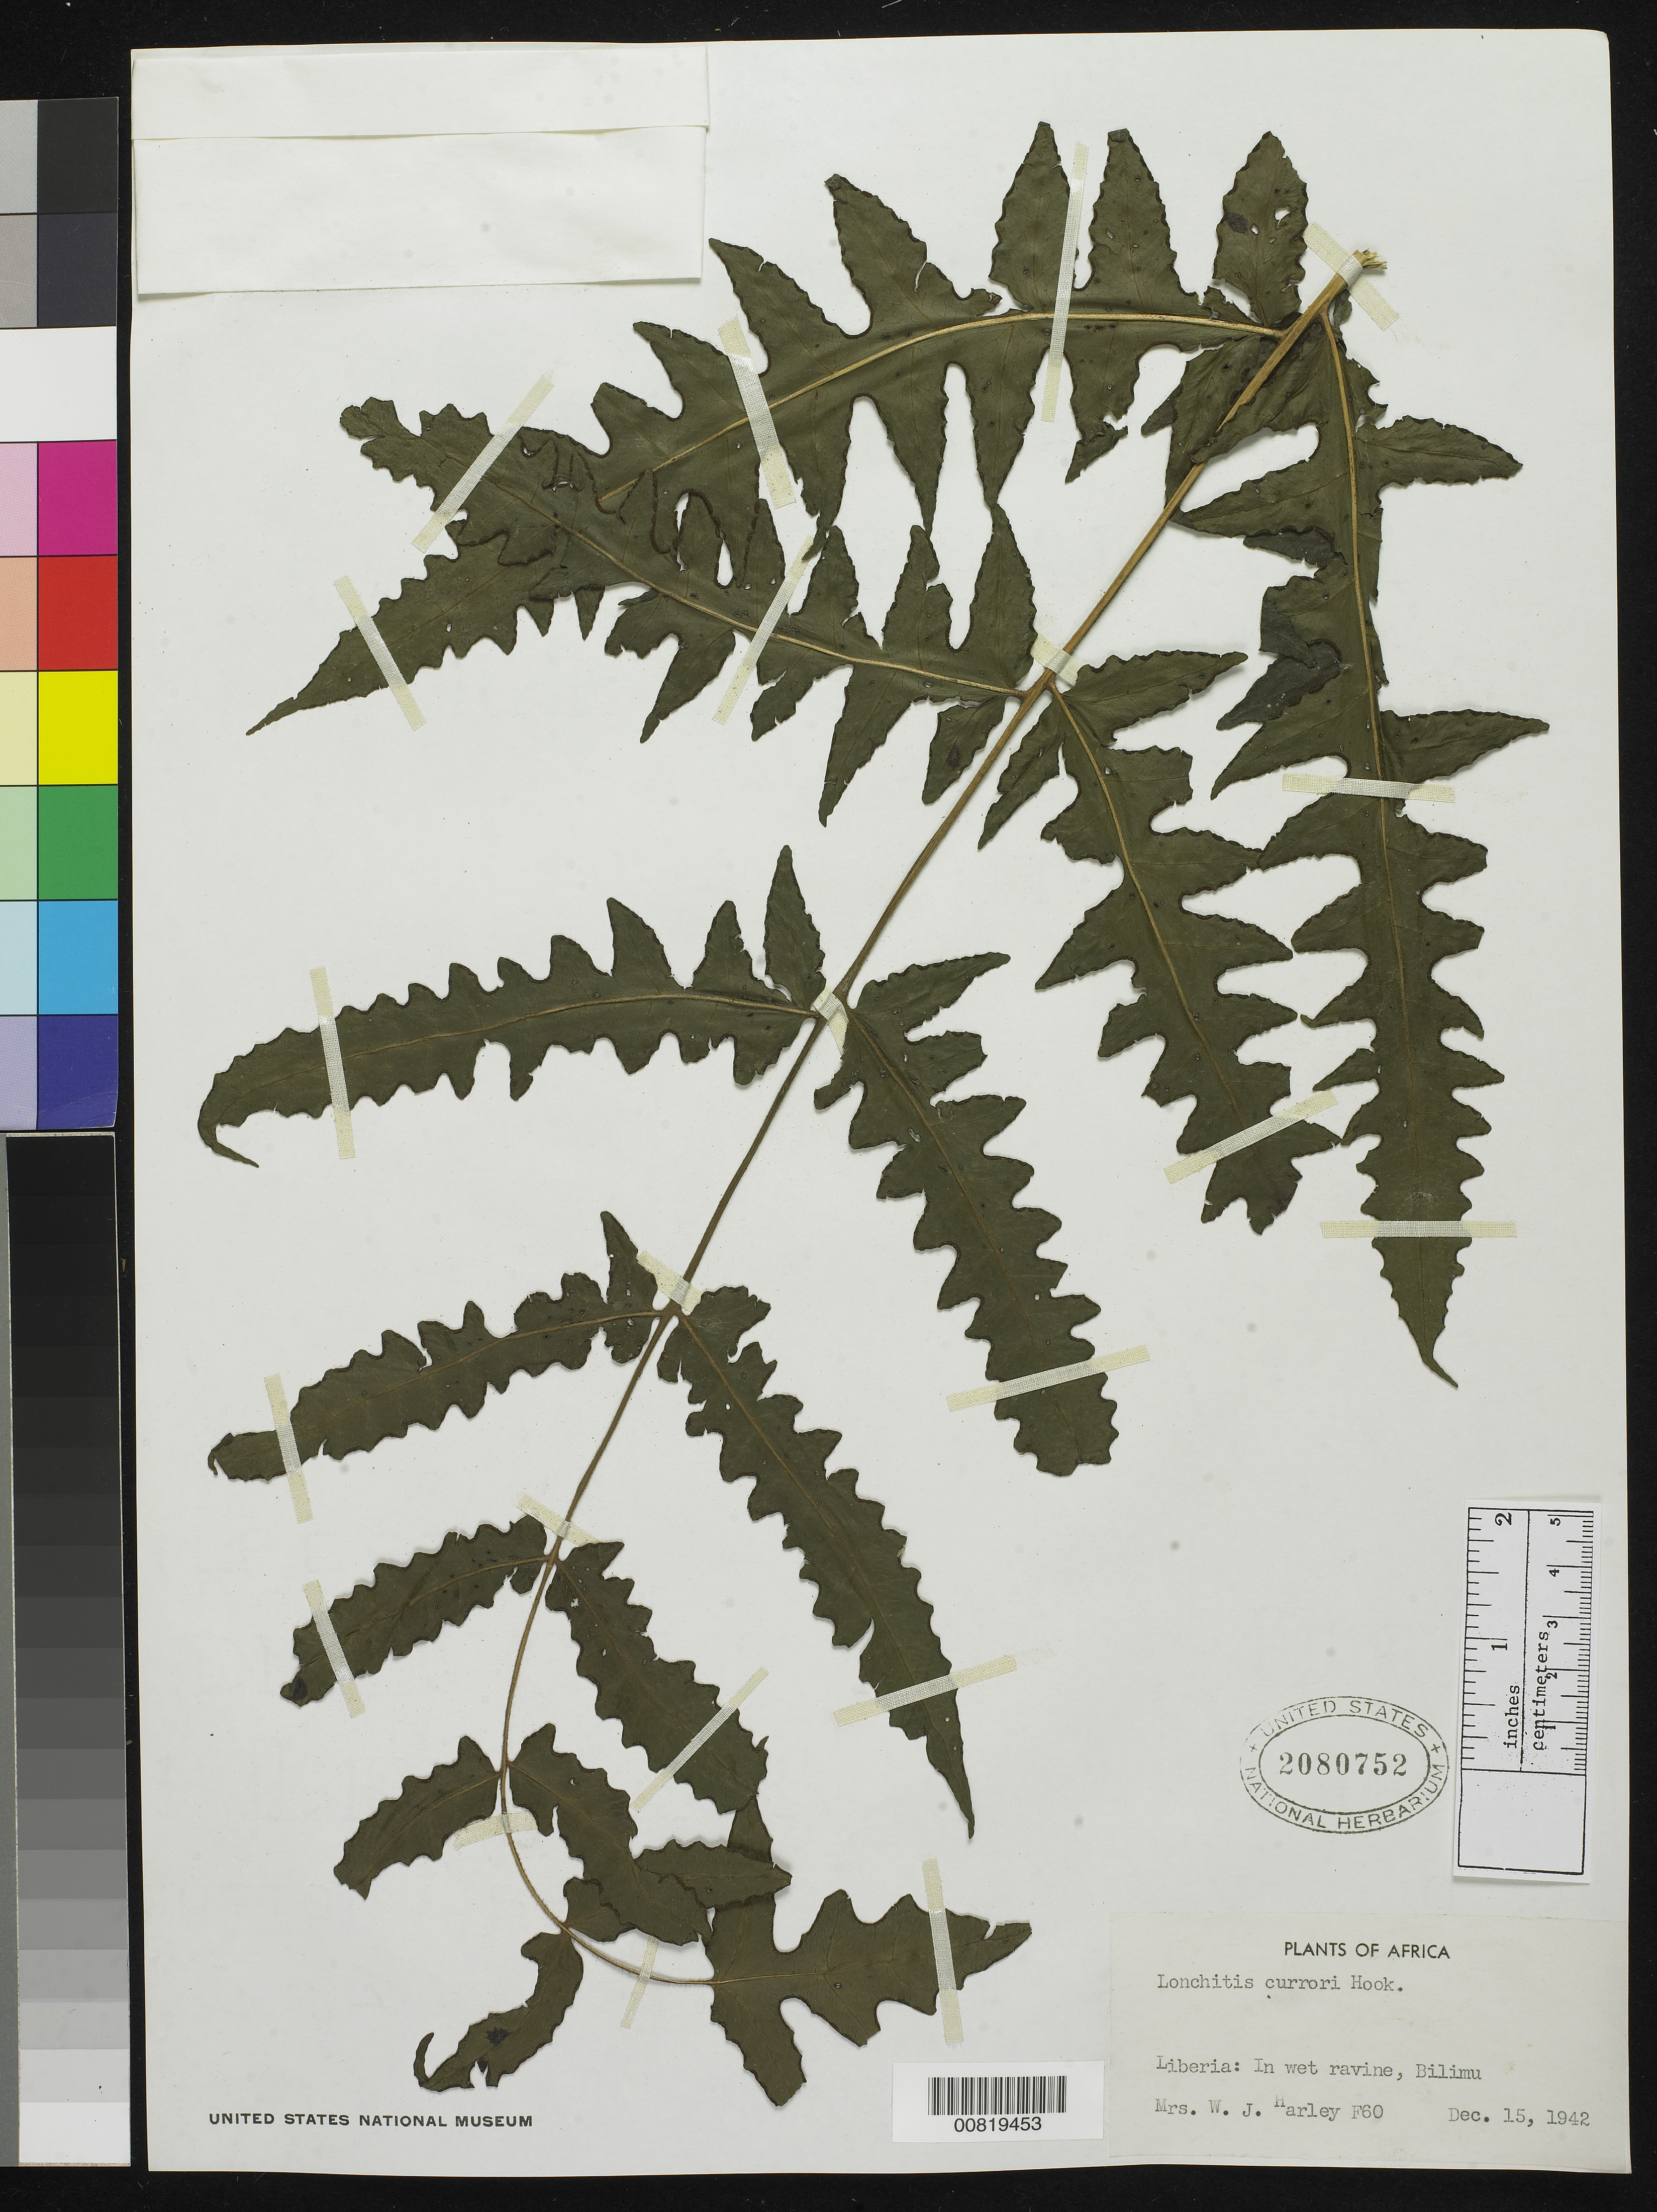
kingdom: Plantae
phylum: Tracheophyta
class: Polypodiopsida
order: Polypodiales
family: Dennstaedtiaceae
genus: Blotiella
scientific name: Blotiella currorii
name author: Hook.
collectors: W. Harley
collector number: F 60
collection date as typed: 15 Dec 1942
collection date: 1942-12-15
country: Liberia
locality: Bilimu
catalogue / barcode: US 2080752